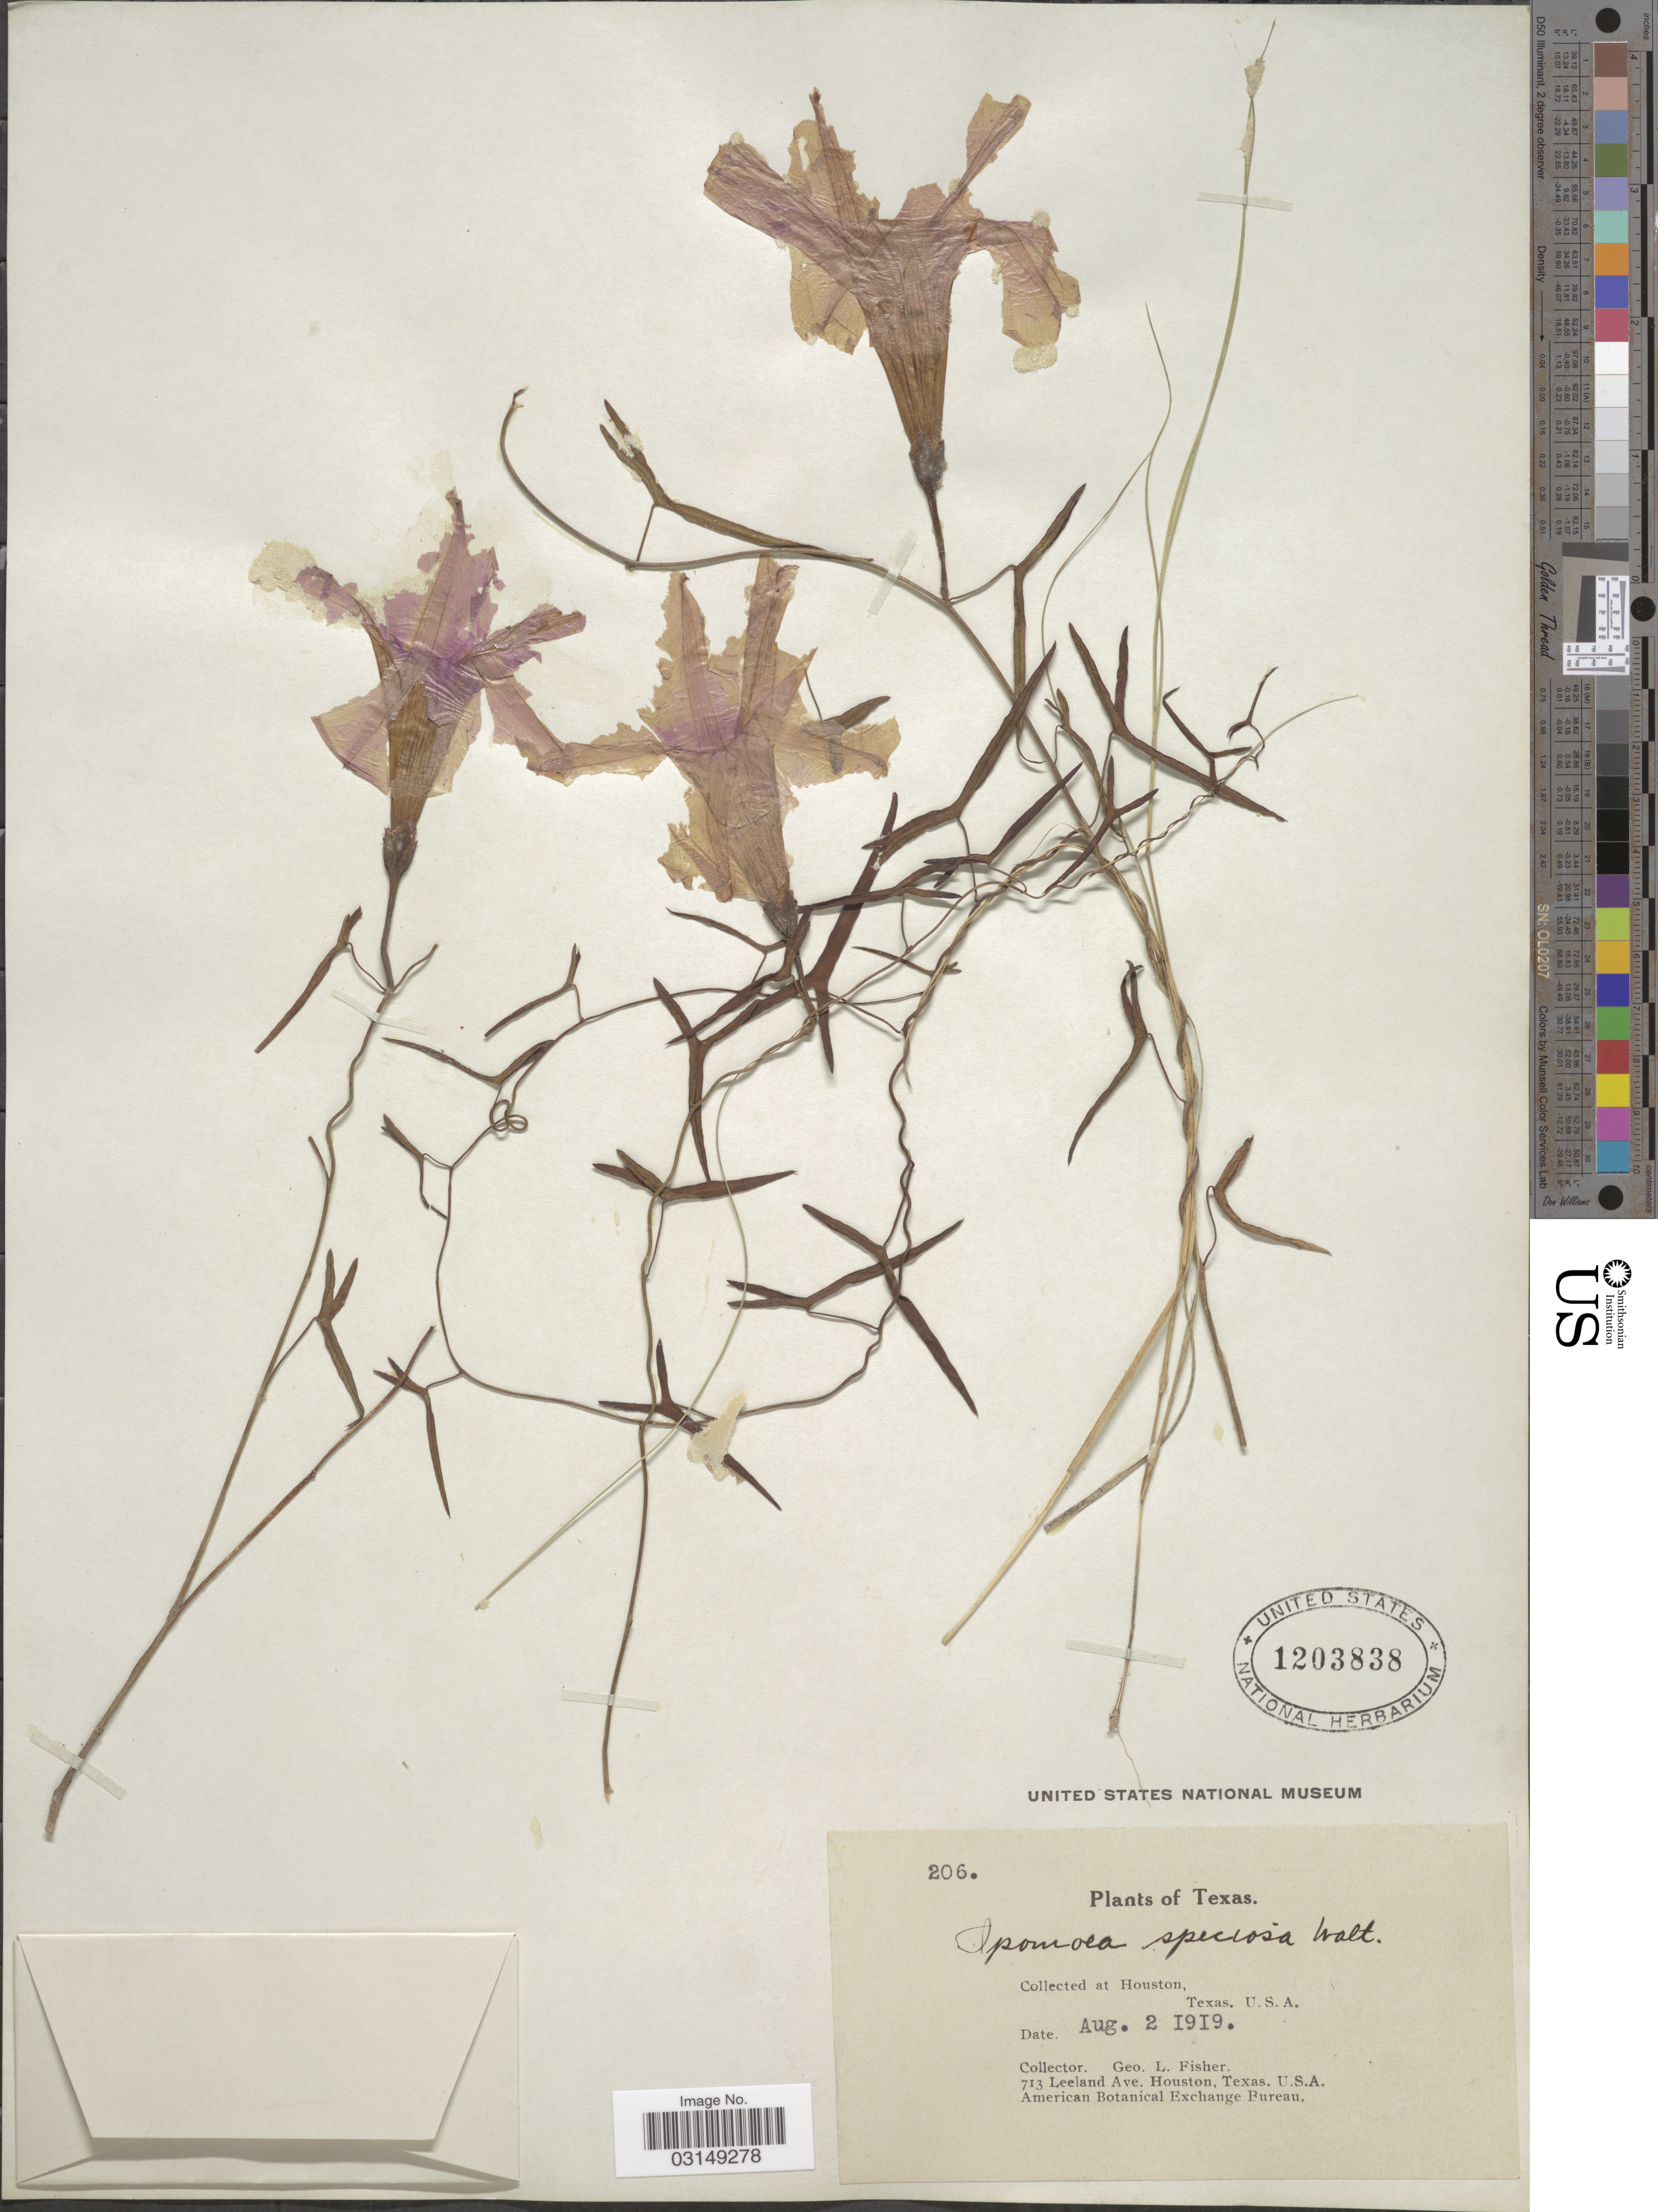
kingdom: Plantae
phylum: Tracheophyta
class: Magnoliopsida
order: Solanales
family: Convolvulaceae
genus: Ipomoea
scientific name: Ipomoea sagittata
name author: Poir.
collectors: G. L. Fisher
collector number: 206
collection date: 1919-08-02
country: United States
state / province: Texas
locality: Houston, U.S.A.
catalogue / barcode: US 1203838